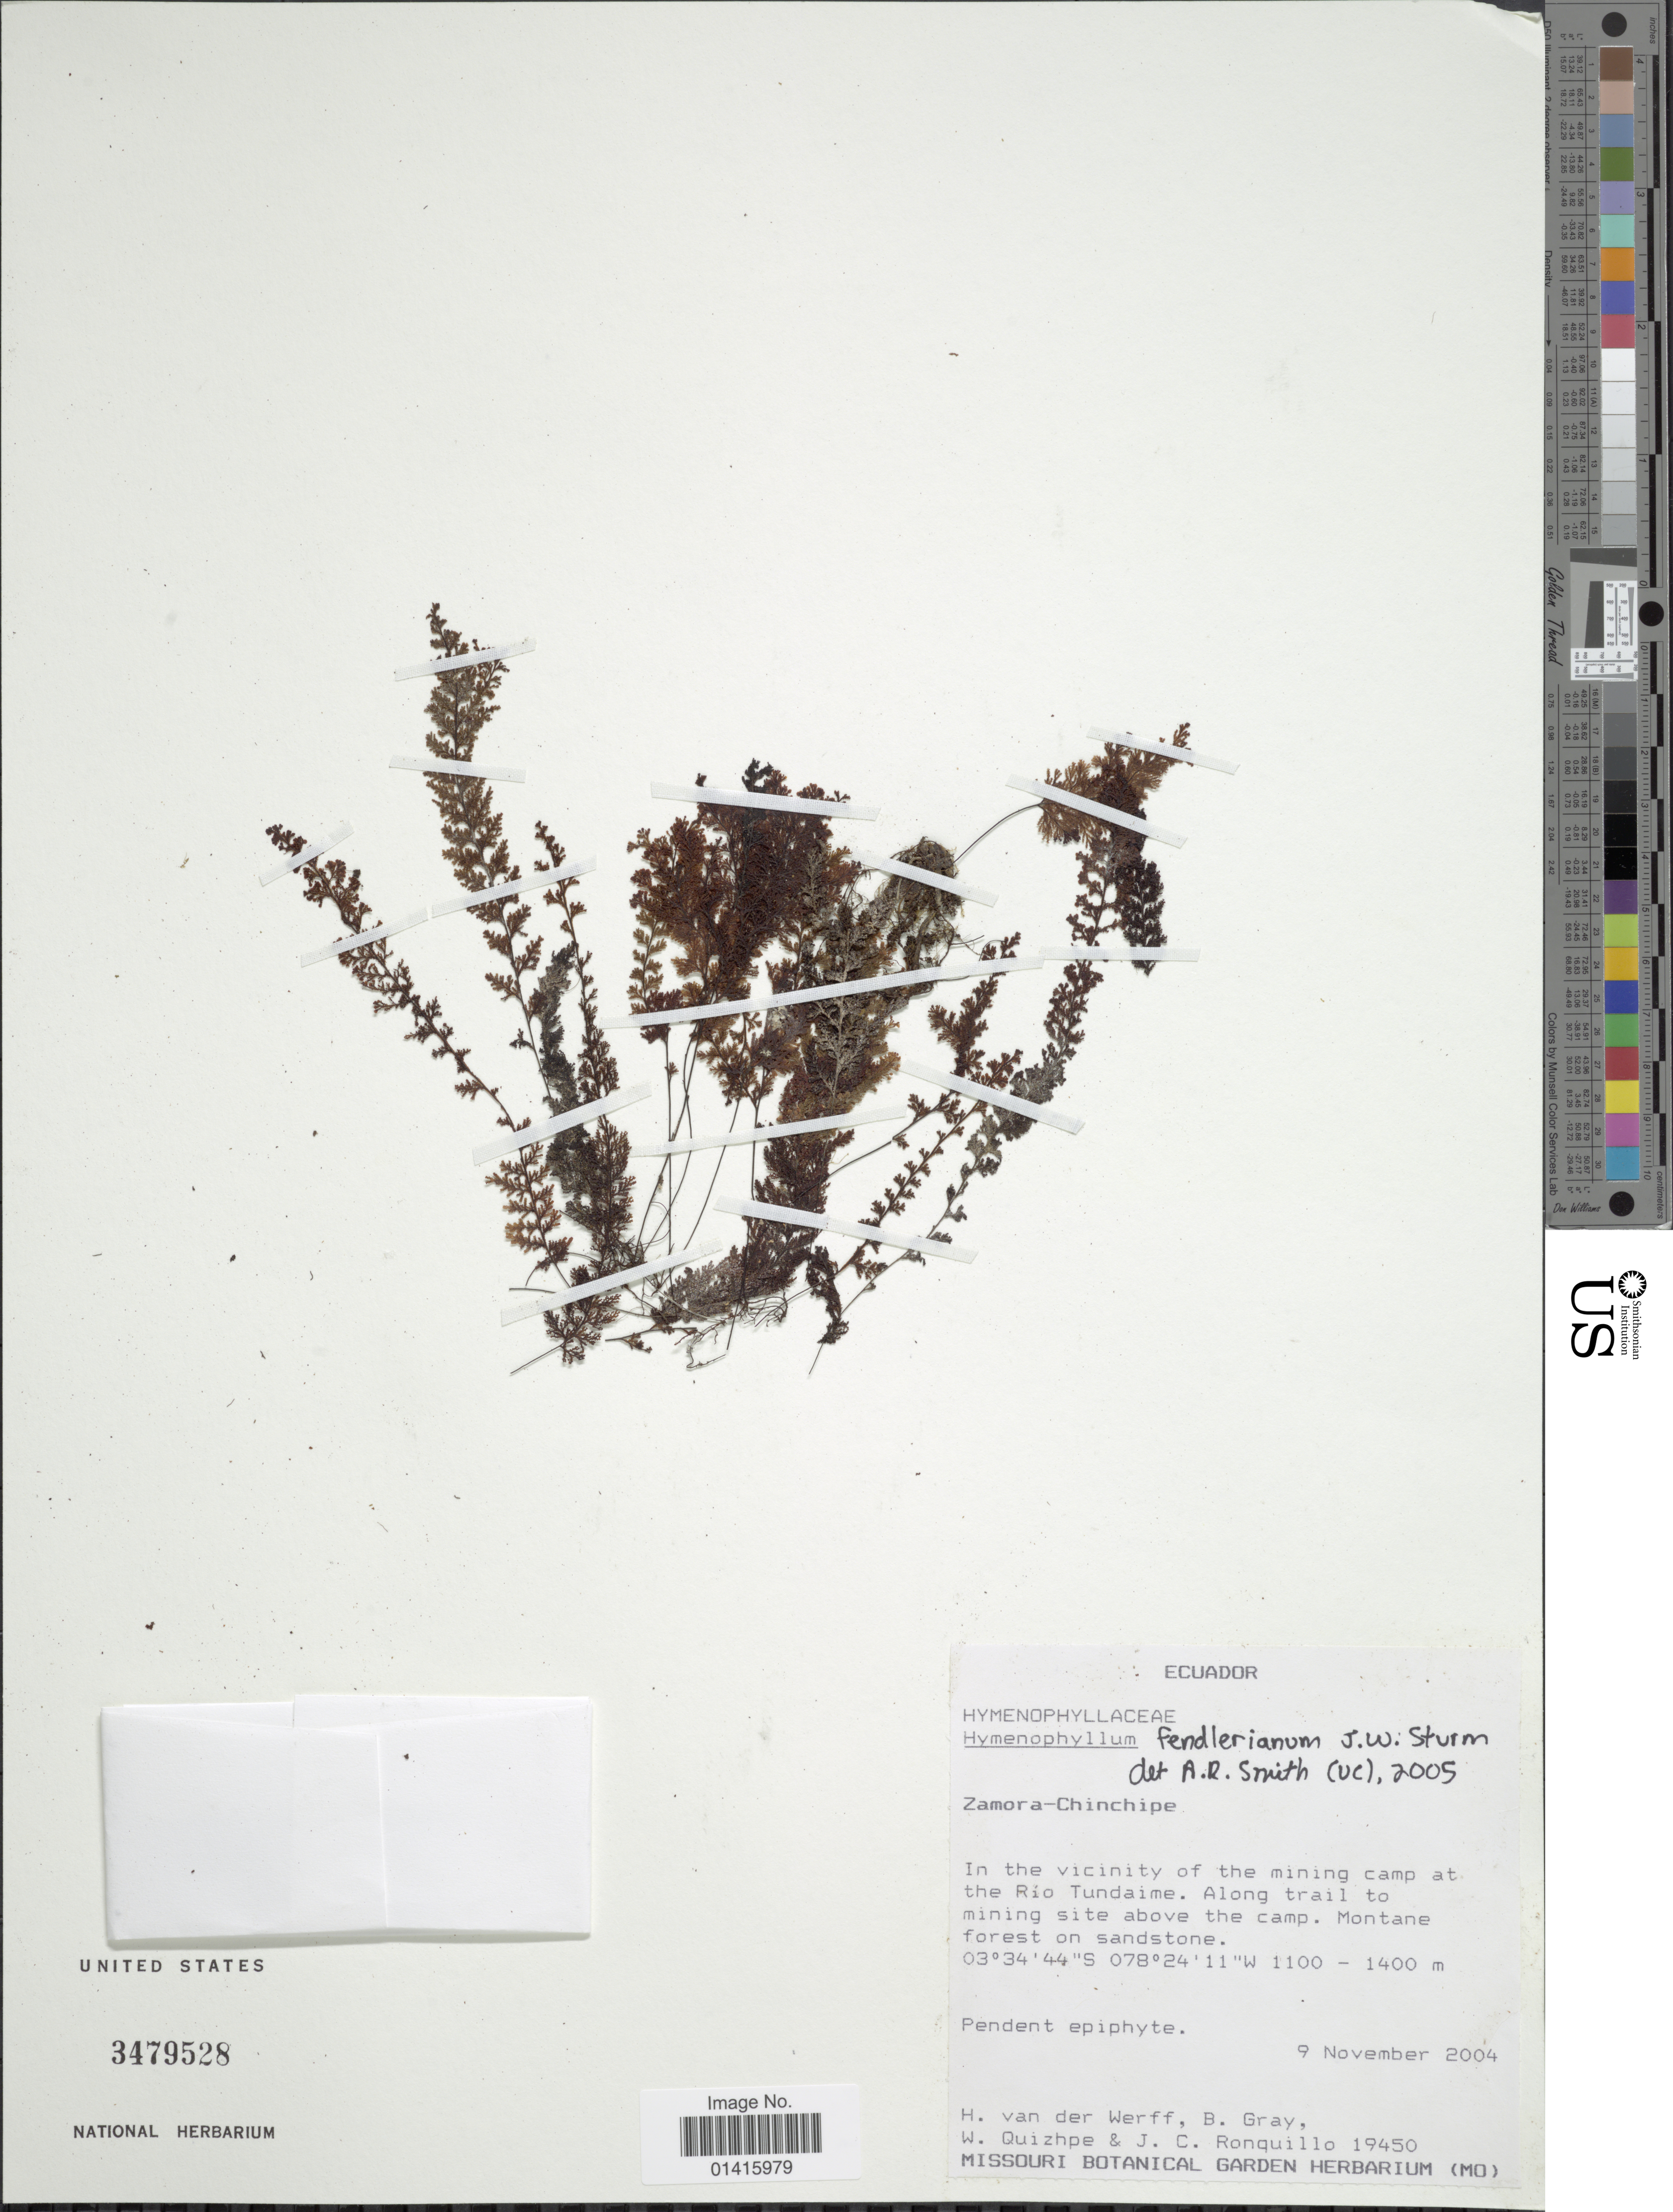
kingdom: Plantae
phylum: Tracheophyta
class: Polypodiopsida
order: Hymenophyllales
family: Hymenophyllaceae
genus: Hymenophyllum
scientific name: Hymenophyllum fendlerianum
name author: J.W. Sturm in Mart.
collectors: H. van der Werff, B. Gray, W. Quizhpe & J. Ronquillo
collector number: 19450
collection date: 2004-11-09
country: Ecuador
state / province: Zamora-Chinchipe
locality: Zamora-Chinchipe, in the vicinity of the mining camp at the Rio Tundaime, along trail to mining site above the camp, montane forest on sandstone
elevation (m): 1100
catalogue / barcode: US 3479528